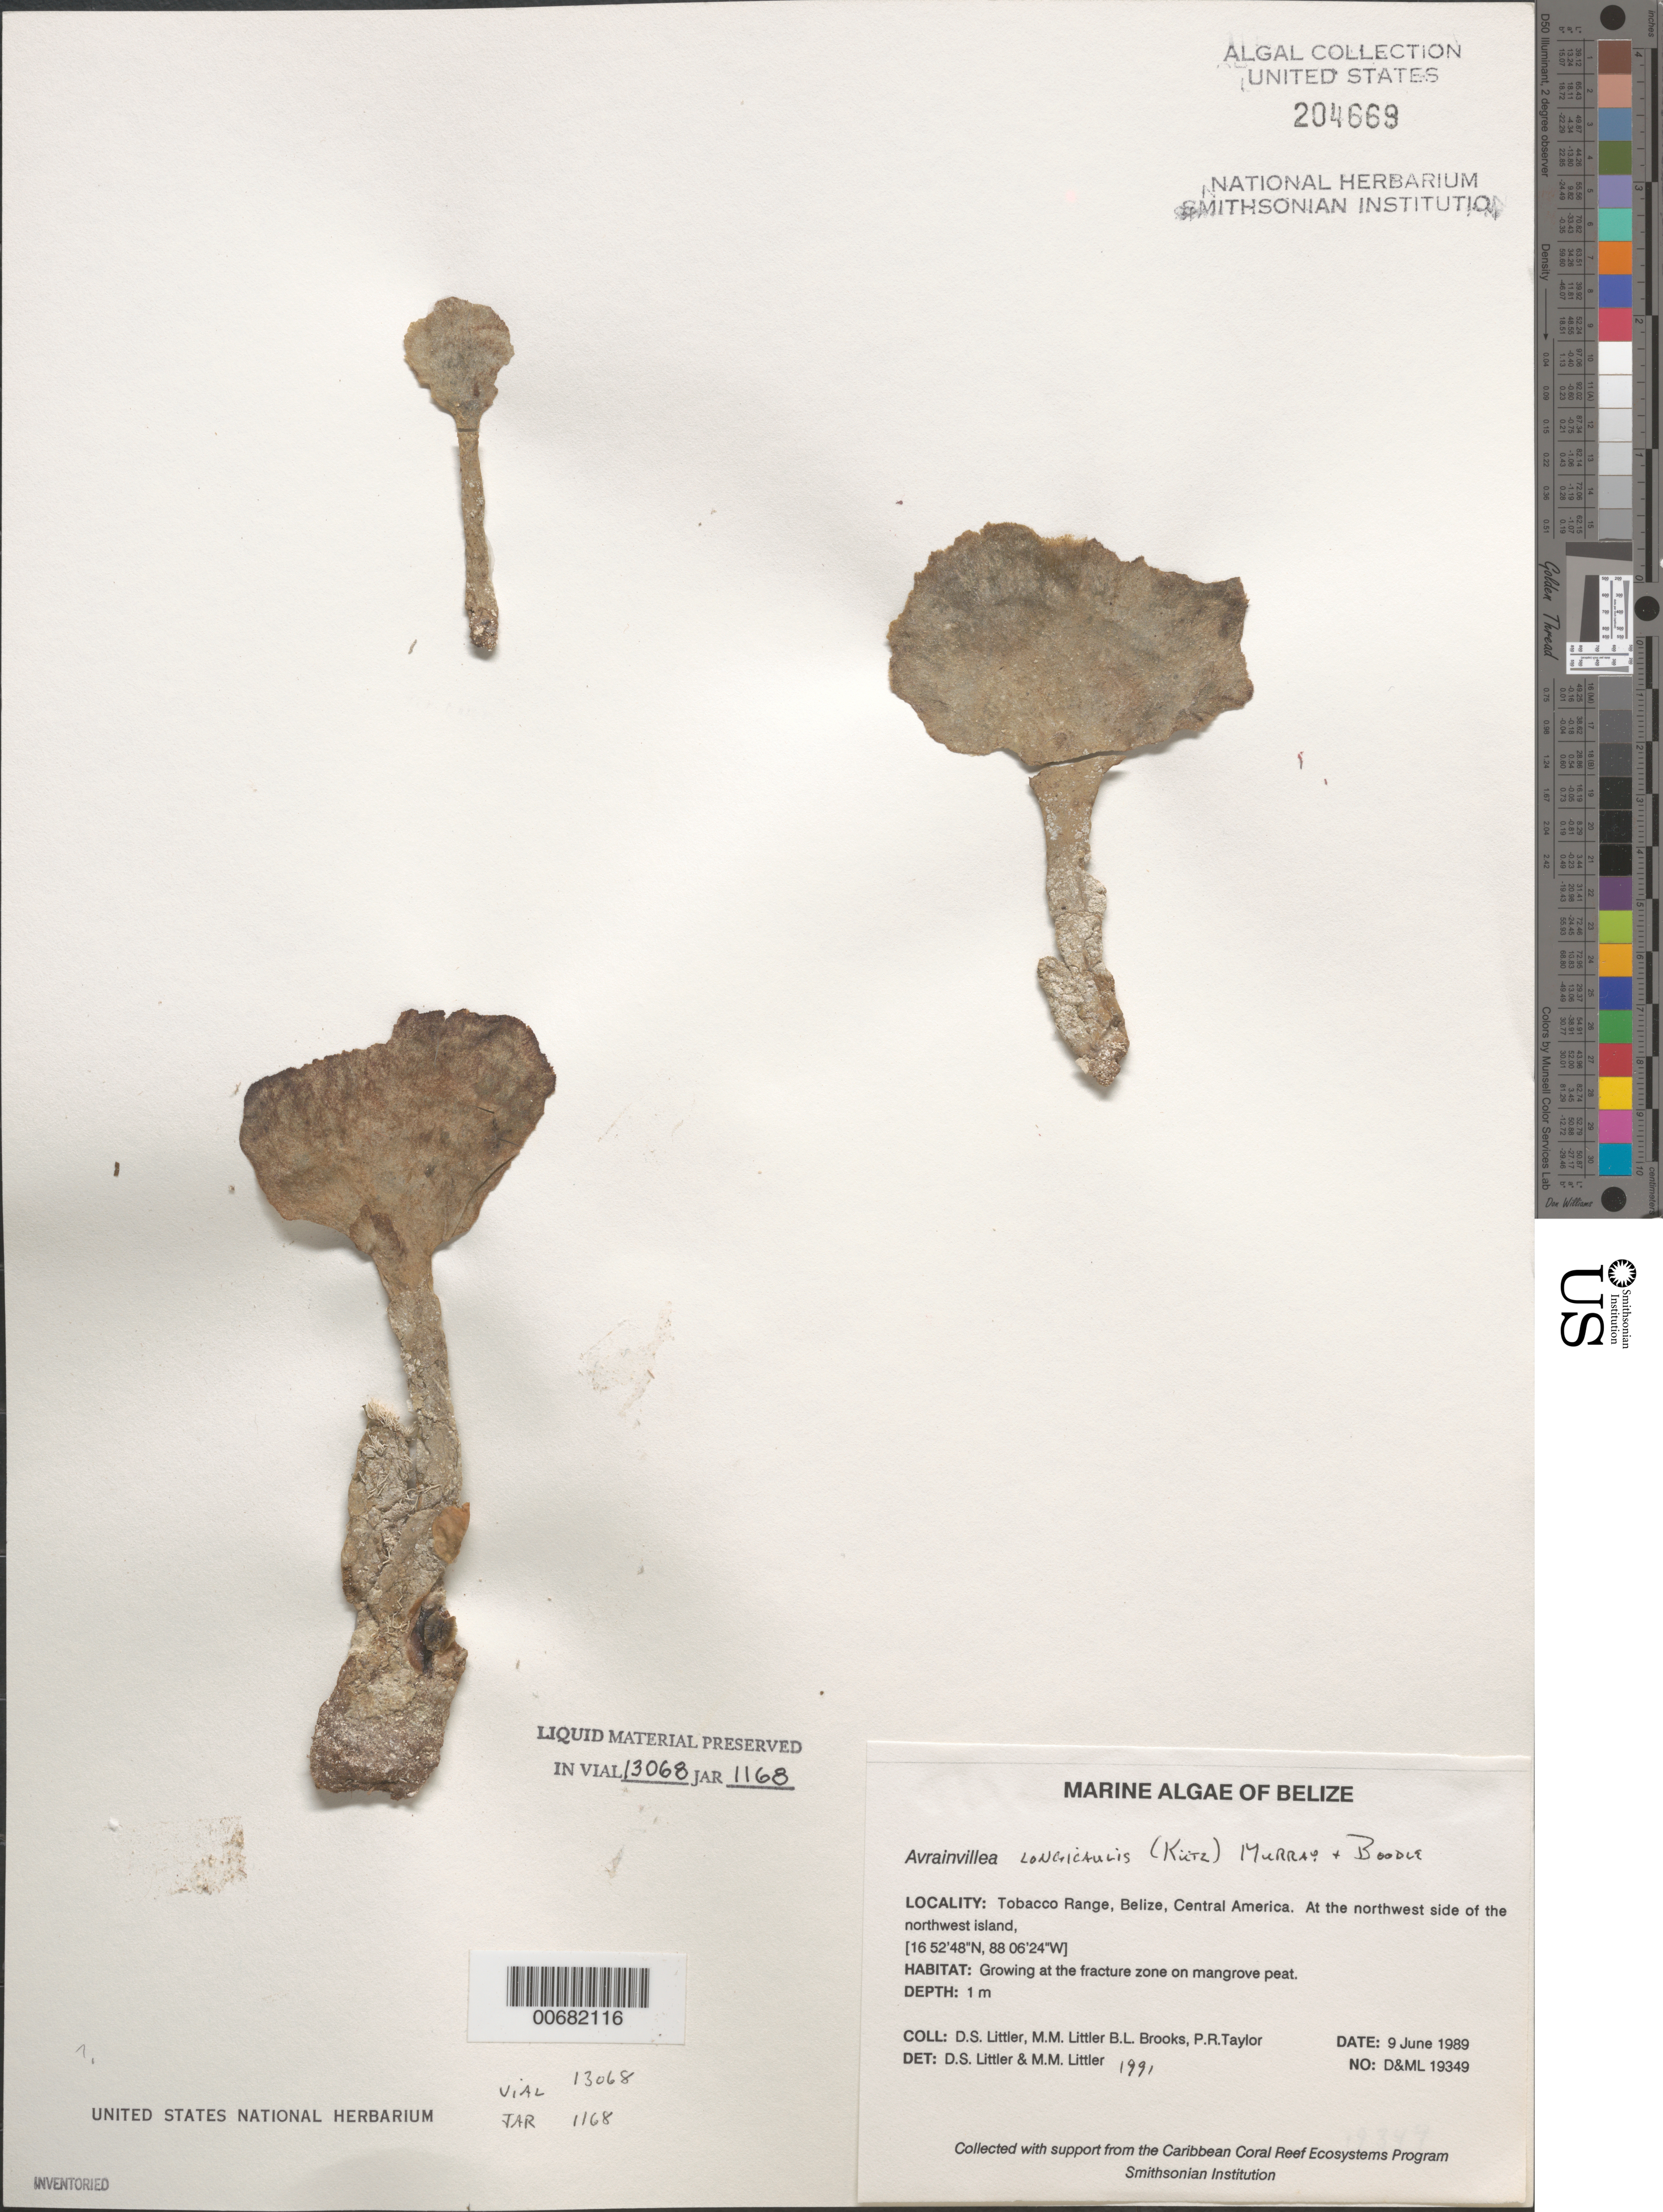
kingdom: Plantae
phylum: Chlorophyta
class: Ulvophyceae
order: Bryopsidales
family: Dichotomosiphonaceae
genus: Avrainvillea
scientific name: Avrainvillea longicaulis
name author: (Kütz.) G. Murray & Boodle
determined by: Littler, D. S.; Littler, M. M.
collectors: D. S. Littler, M. M. Littler, B. Brooks & P. R. Taylor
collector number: D&ML 19349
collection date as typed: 09 Jun 1989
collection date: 1989-06-09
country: Belize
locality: Tobacco Range, northwest island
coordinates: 16 52' 48" N, 88 06' 24" W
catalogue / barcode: US 204669